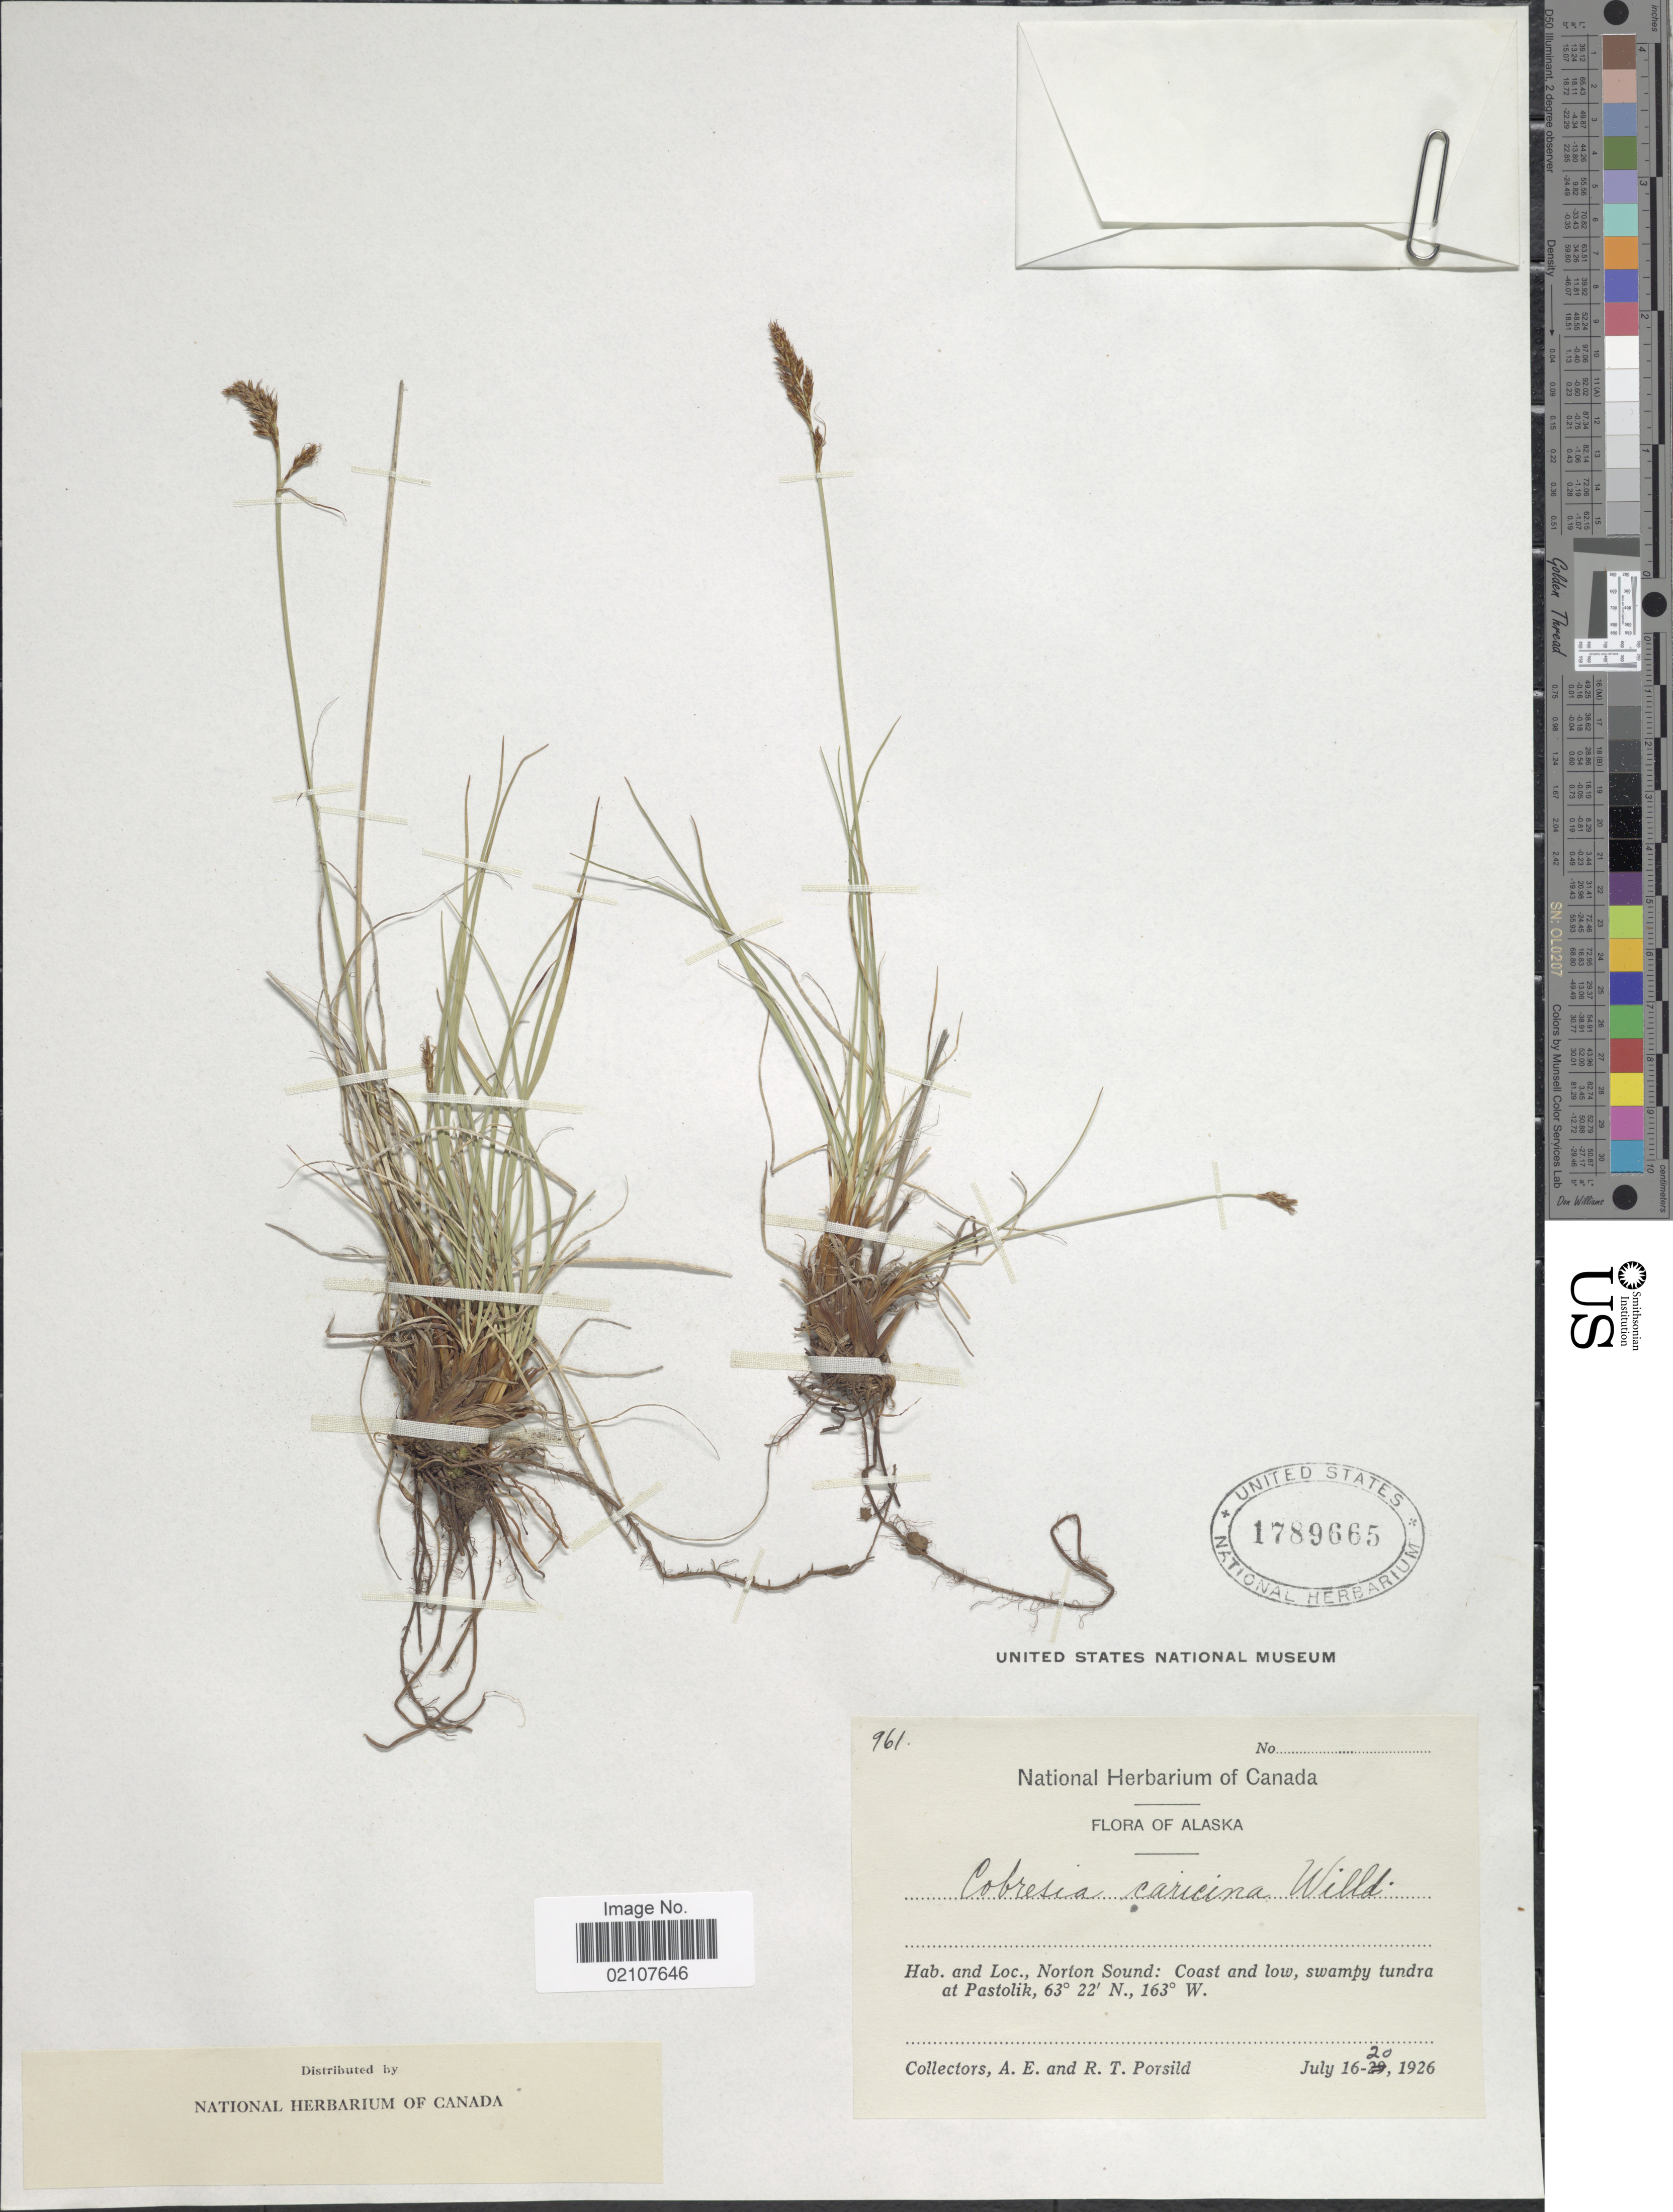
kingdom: Plantae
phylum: Tracheophyta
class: Liliopsida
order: Poales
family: Cyperaceae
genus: Carex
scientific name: Carex simpliciuscula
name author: Wahlenb.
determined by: Strong, Mark T., (BOT), Smithsonian Institution - National Museum of Natural History (UNITED STATES)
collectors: A. E. Porsild & R. T. Porsild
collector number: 961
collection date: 1926-07-16/1926-07-20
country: United States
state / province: Alaska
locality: Alaska, Norton Sound: Coast and low, swampy tundra at Pastolik.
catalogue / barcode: US 1789665